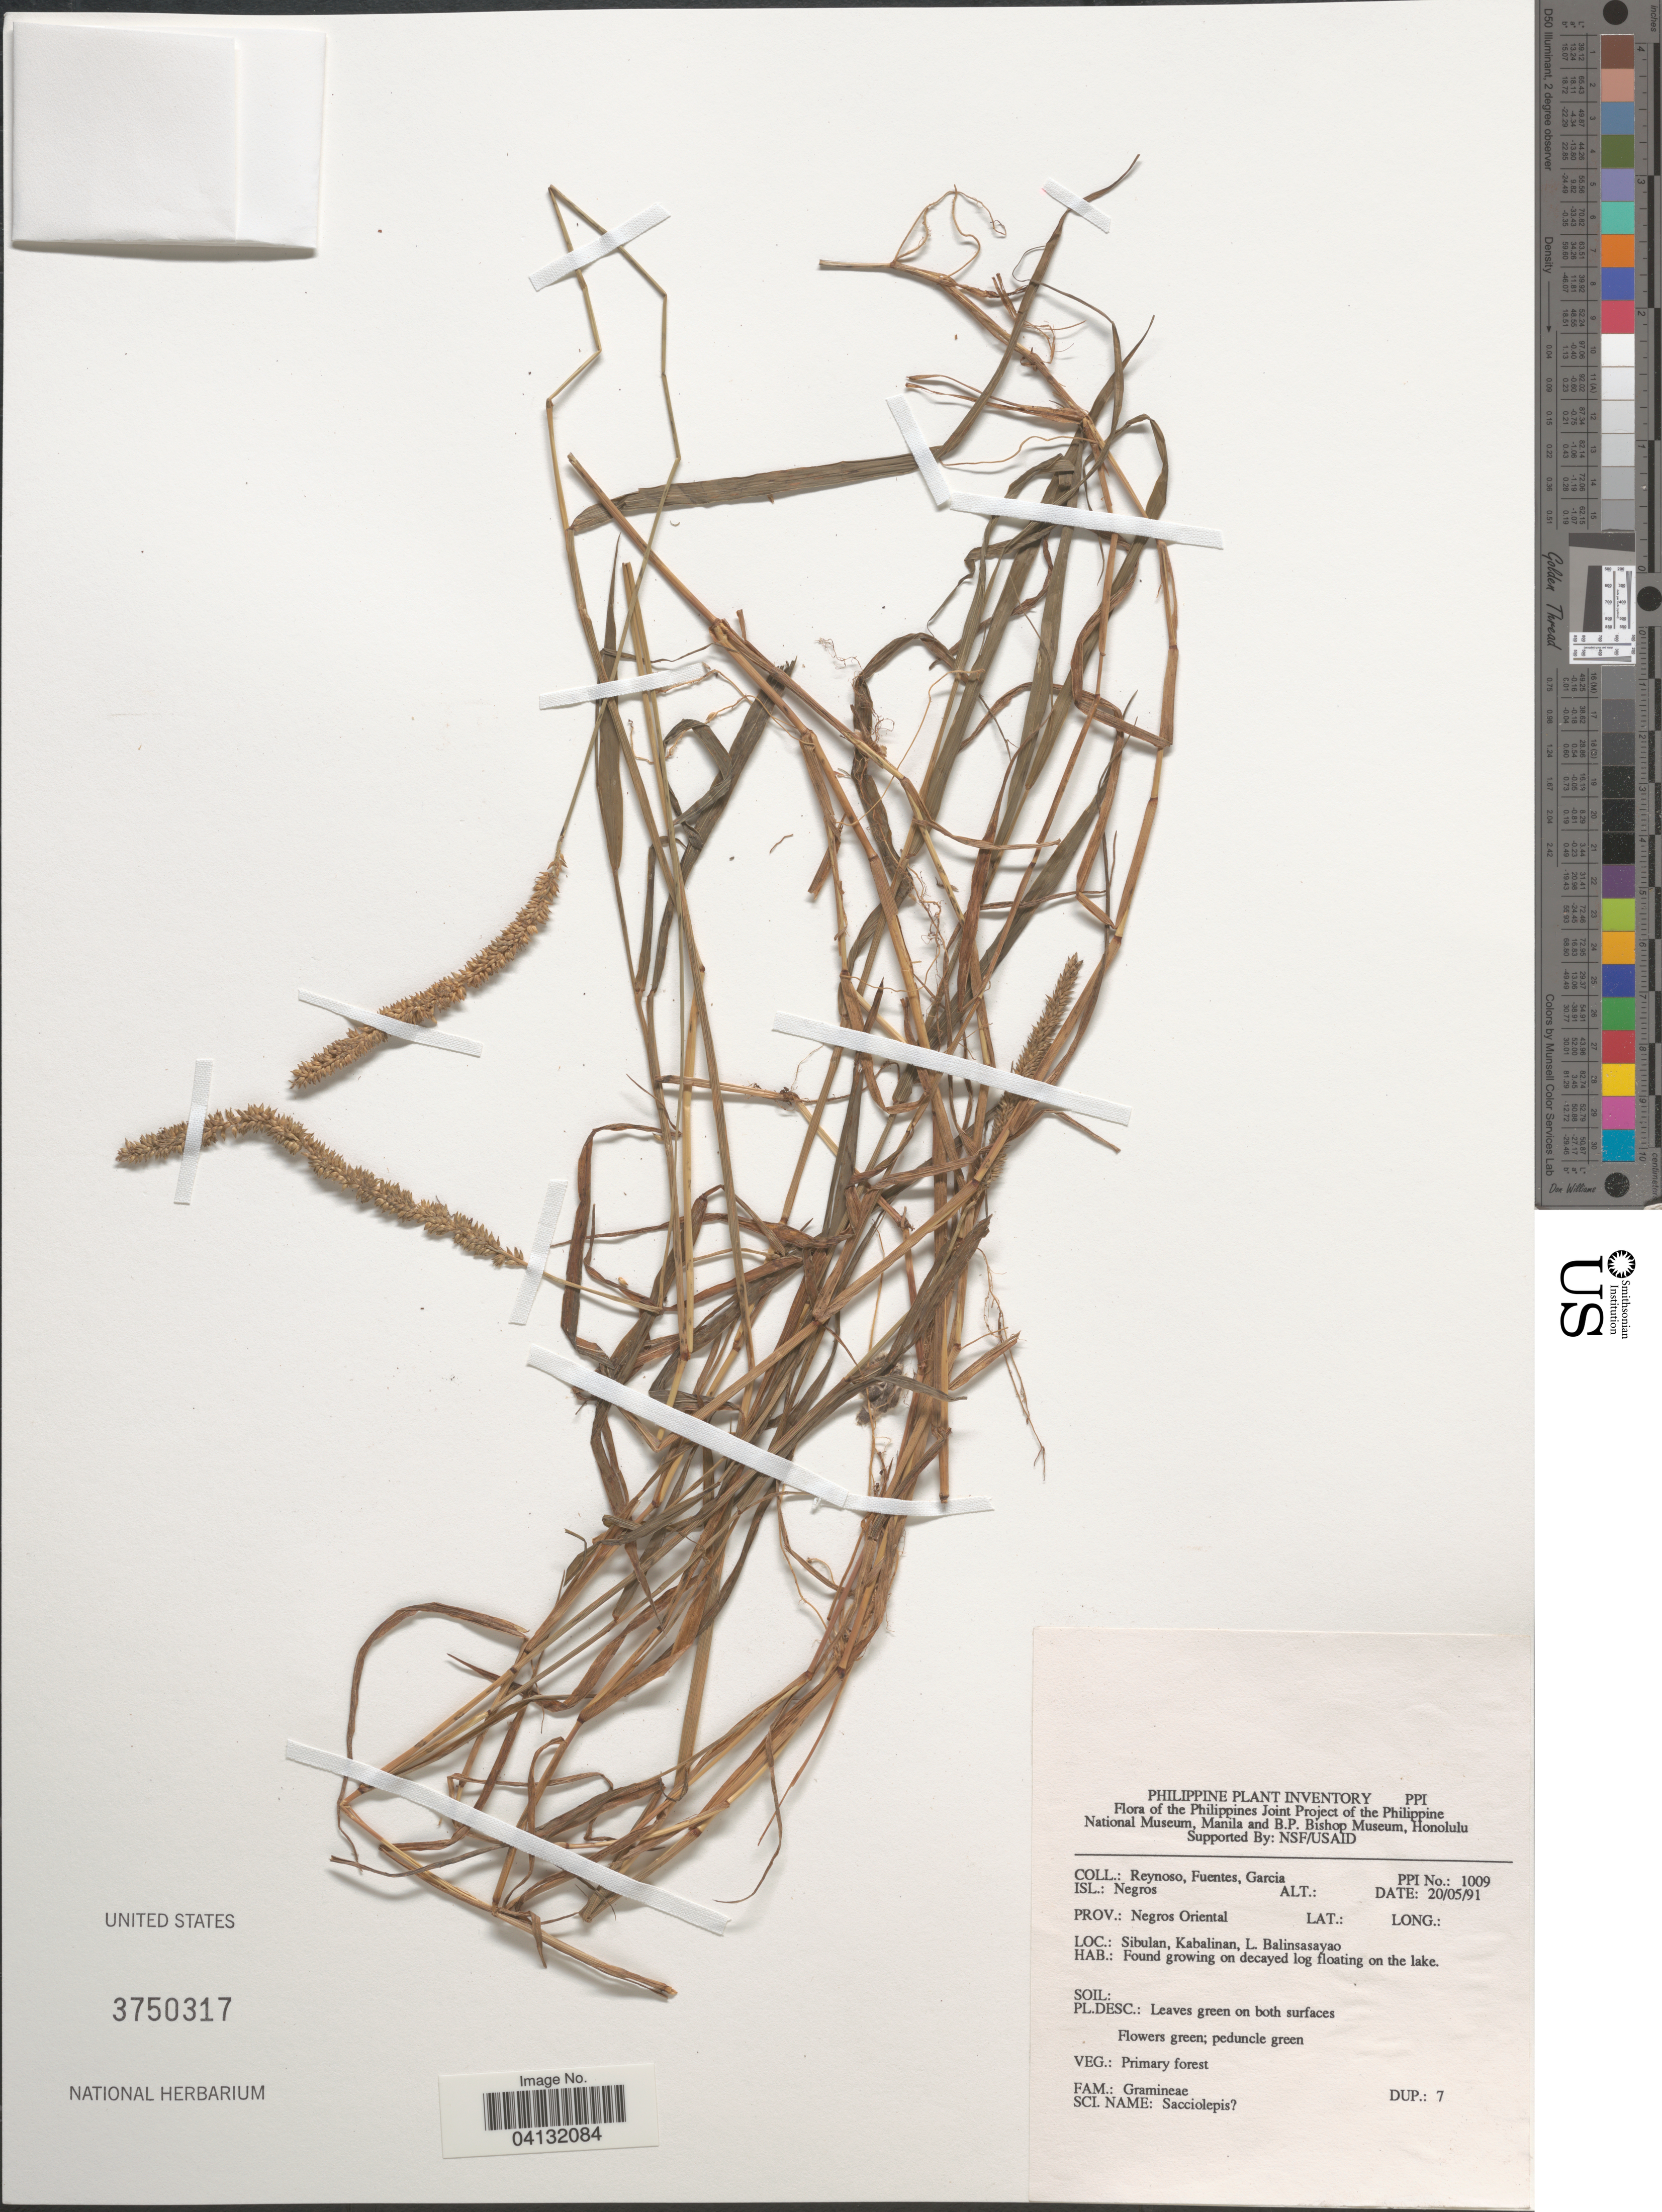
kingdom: Plantae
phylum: Tracheophyta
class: Liliopsida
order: Poales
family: Poaceae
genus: Sacciolepis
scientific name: Sacciolepis sp.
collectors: E. Reynoso, -. Fuentes & H. Garcia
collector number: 1009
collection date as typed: Transcribed d/m/y: 20/5/91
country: Philippines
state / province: Central Visayas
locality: Isl.: Negros. Prov.: Negros Oriental. Sibulan, Kabalinan, L. Balinsasayao.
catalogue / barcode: US 3750317